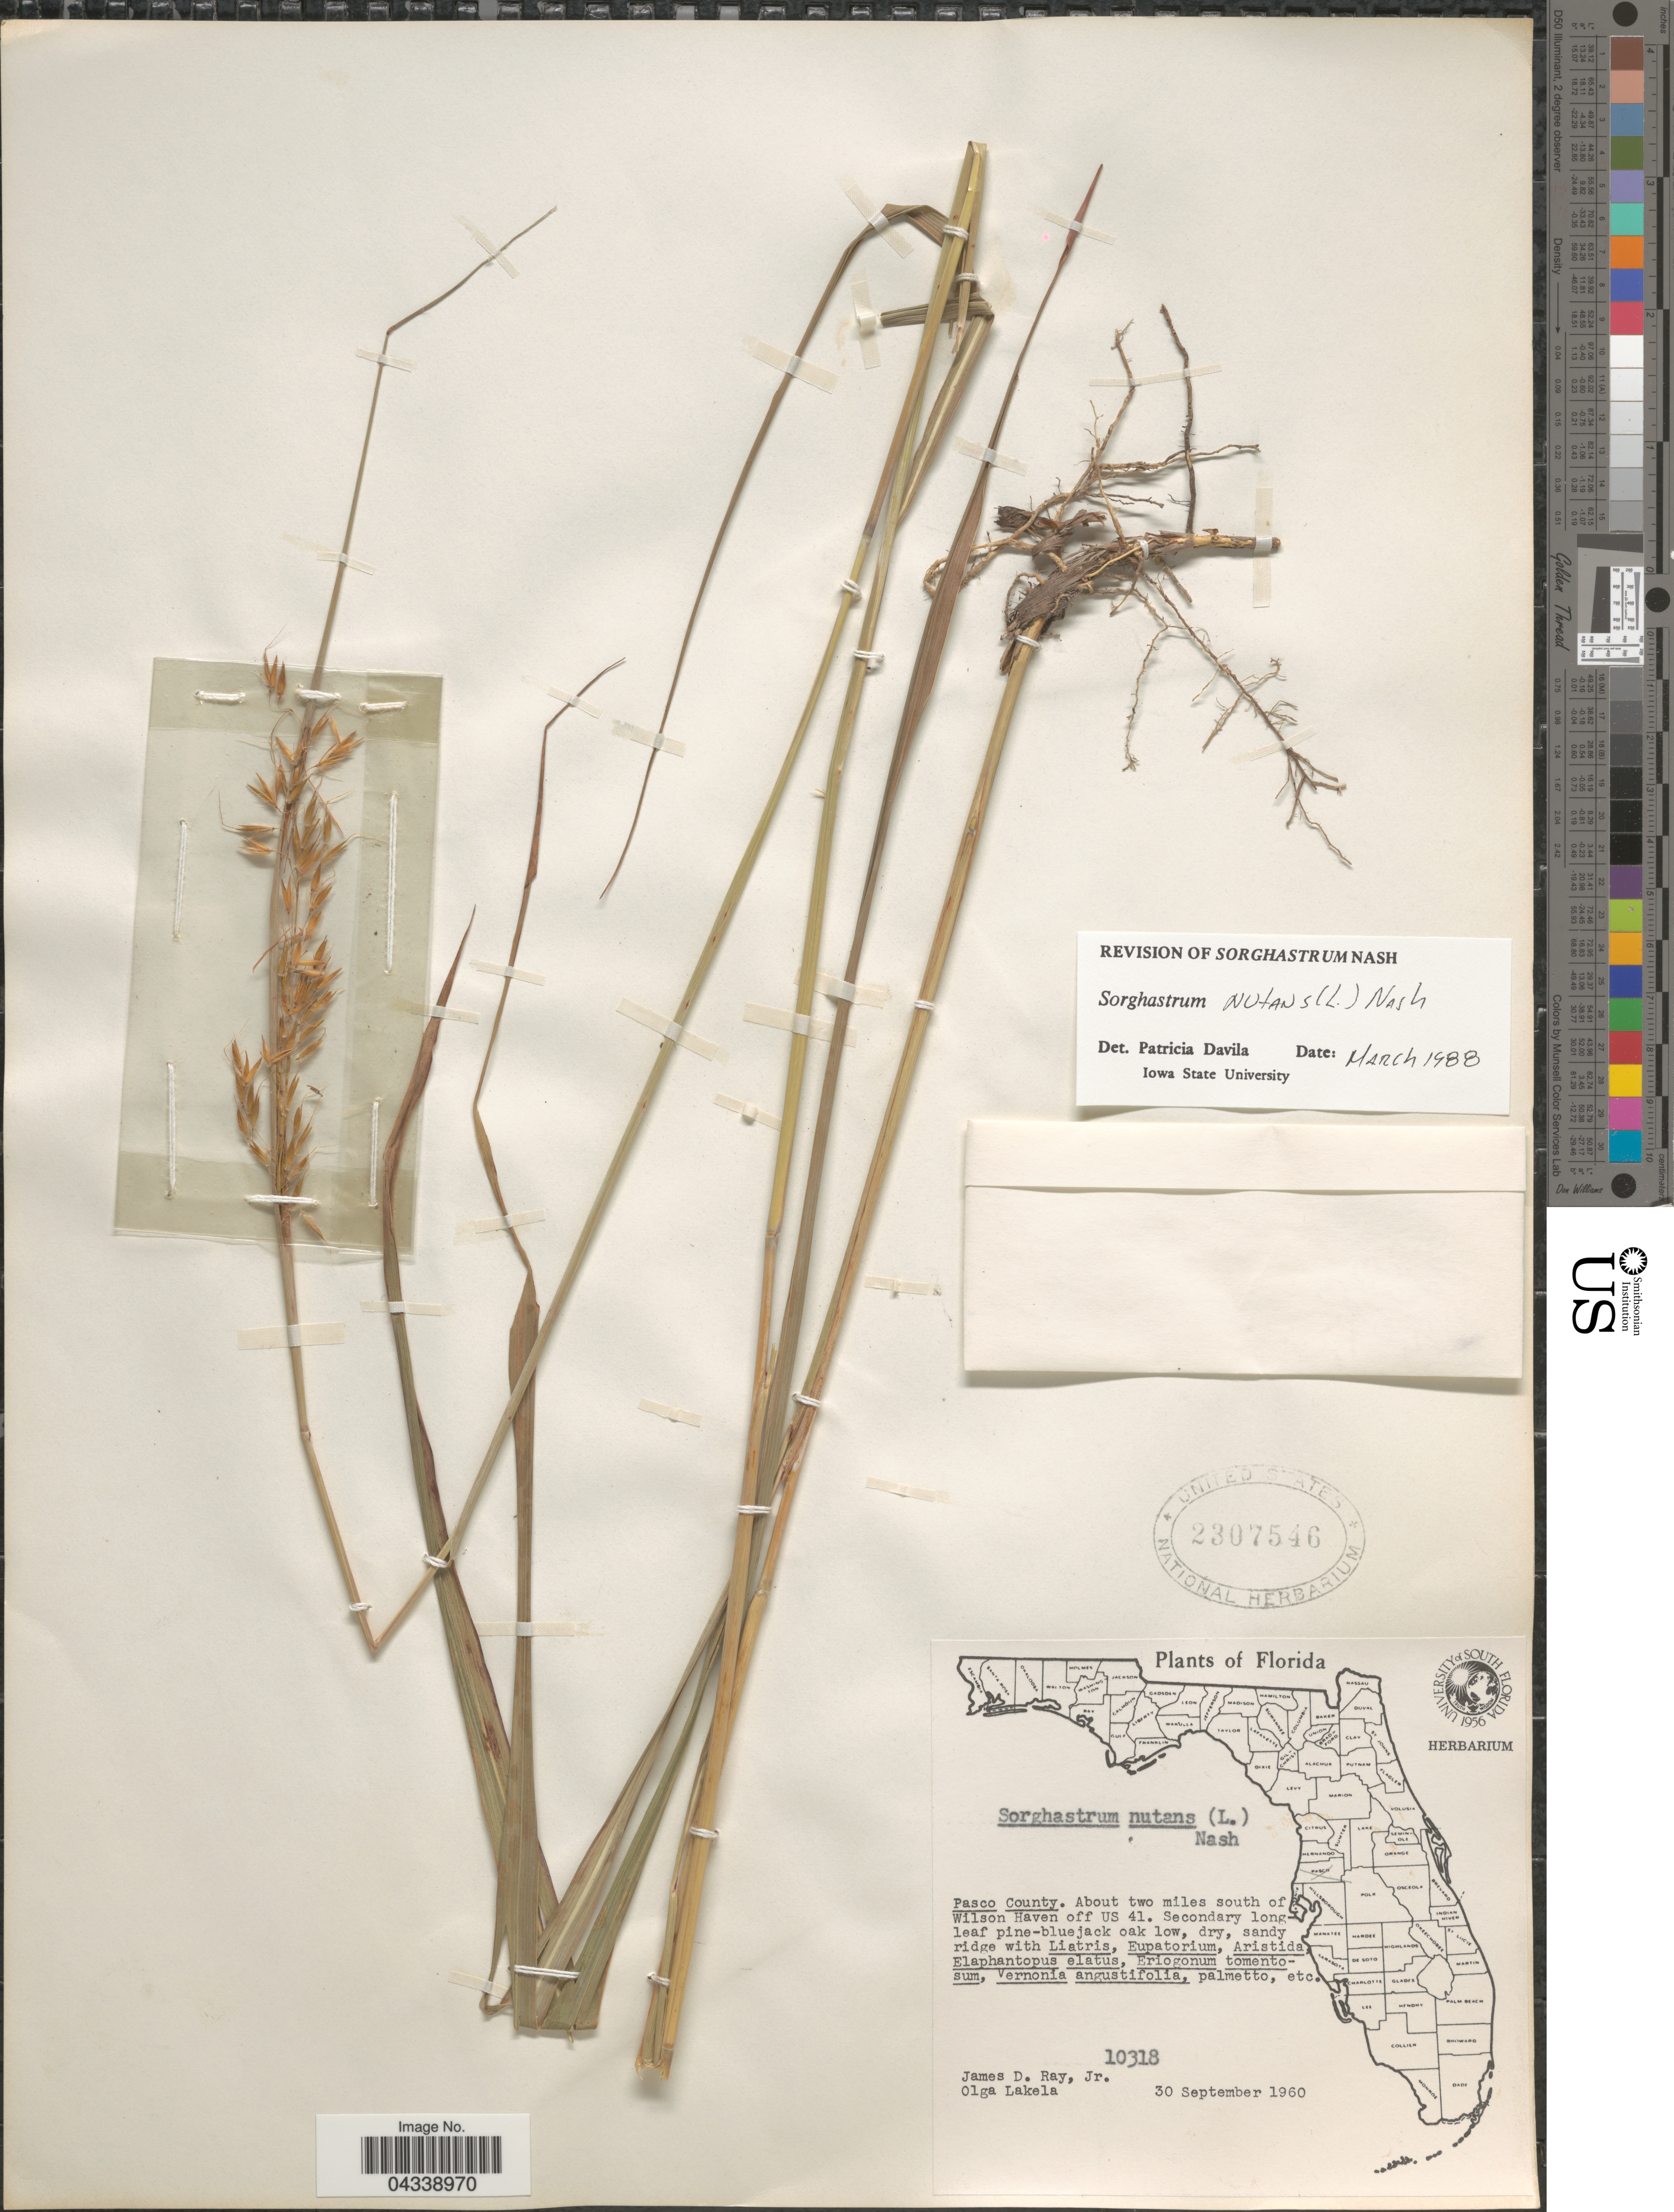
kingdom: Plantae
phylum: Tracheophyta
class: Liliopsida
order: Poales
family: Poaceae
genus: Sorghastrum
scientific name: Sorghastrum nutans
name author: (L.) Nash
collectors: J. D. Ray Jr. & O. K. Lakela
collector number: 10318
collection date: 1960-09-30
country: United States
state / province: Florida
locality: Pasco County. About two miles south of Wilson Haven off US 41.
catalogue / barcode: US 2307546